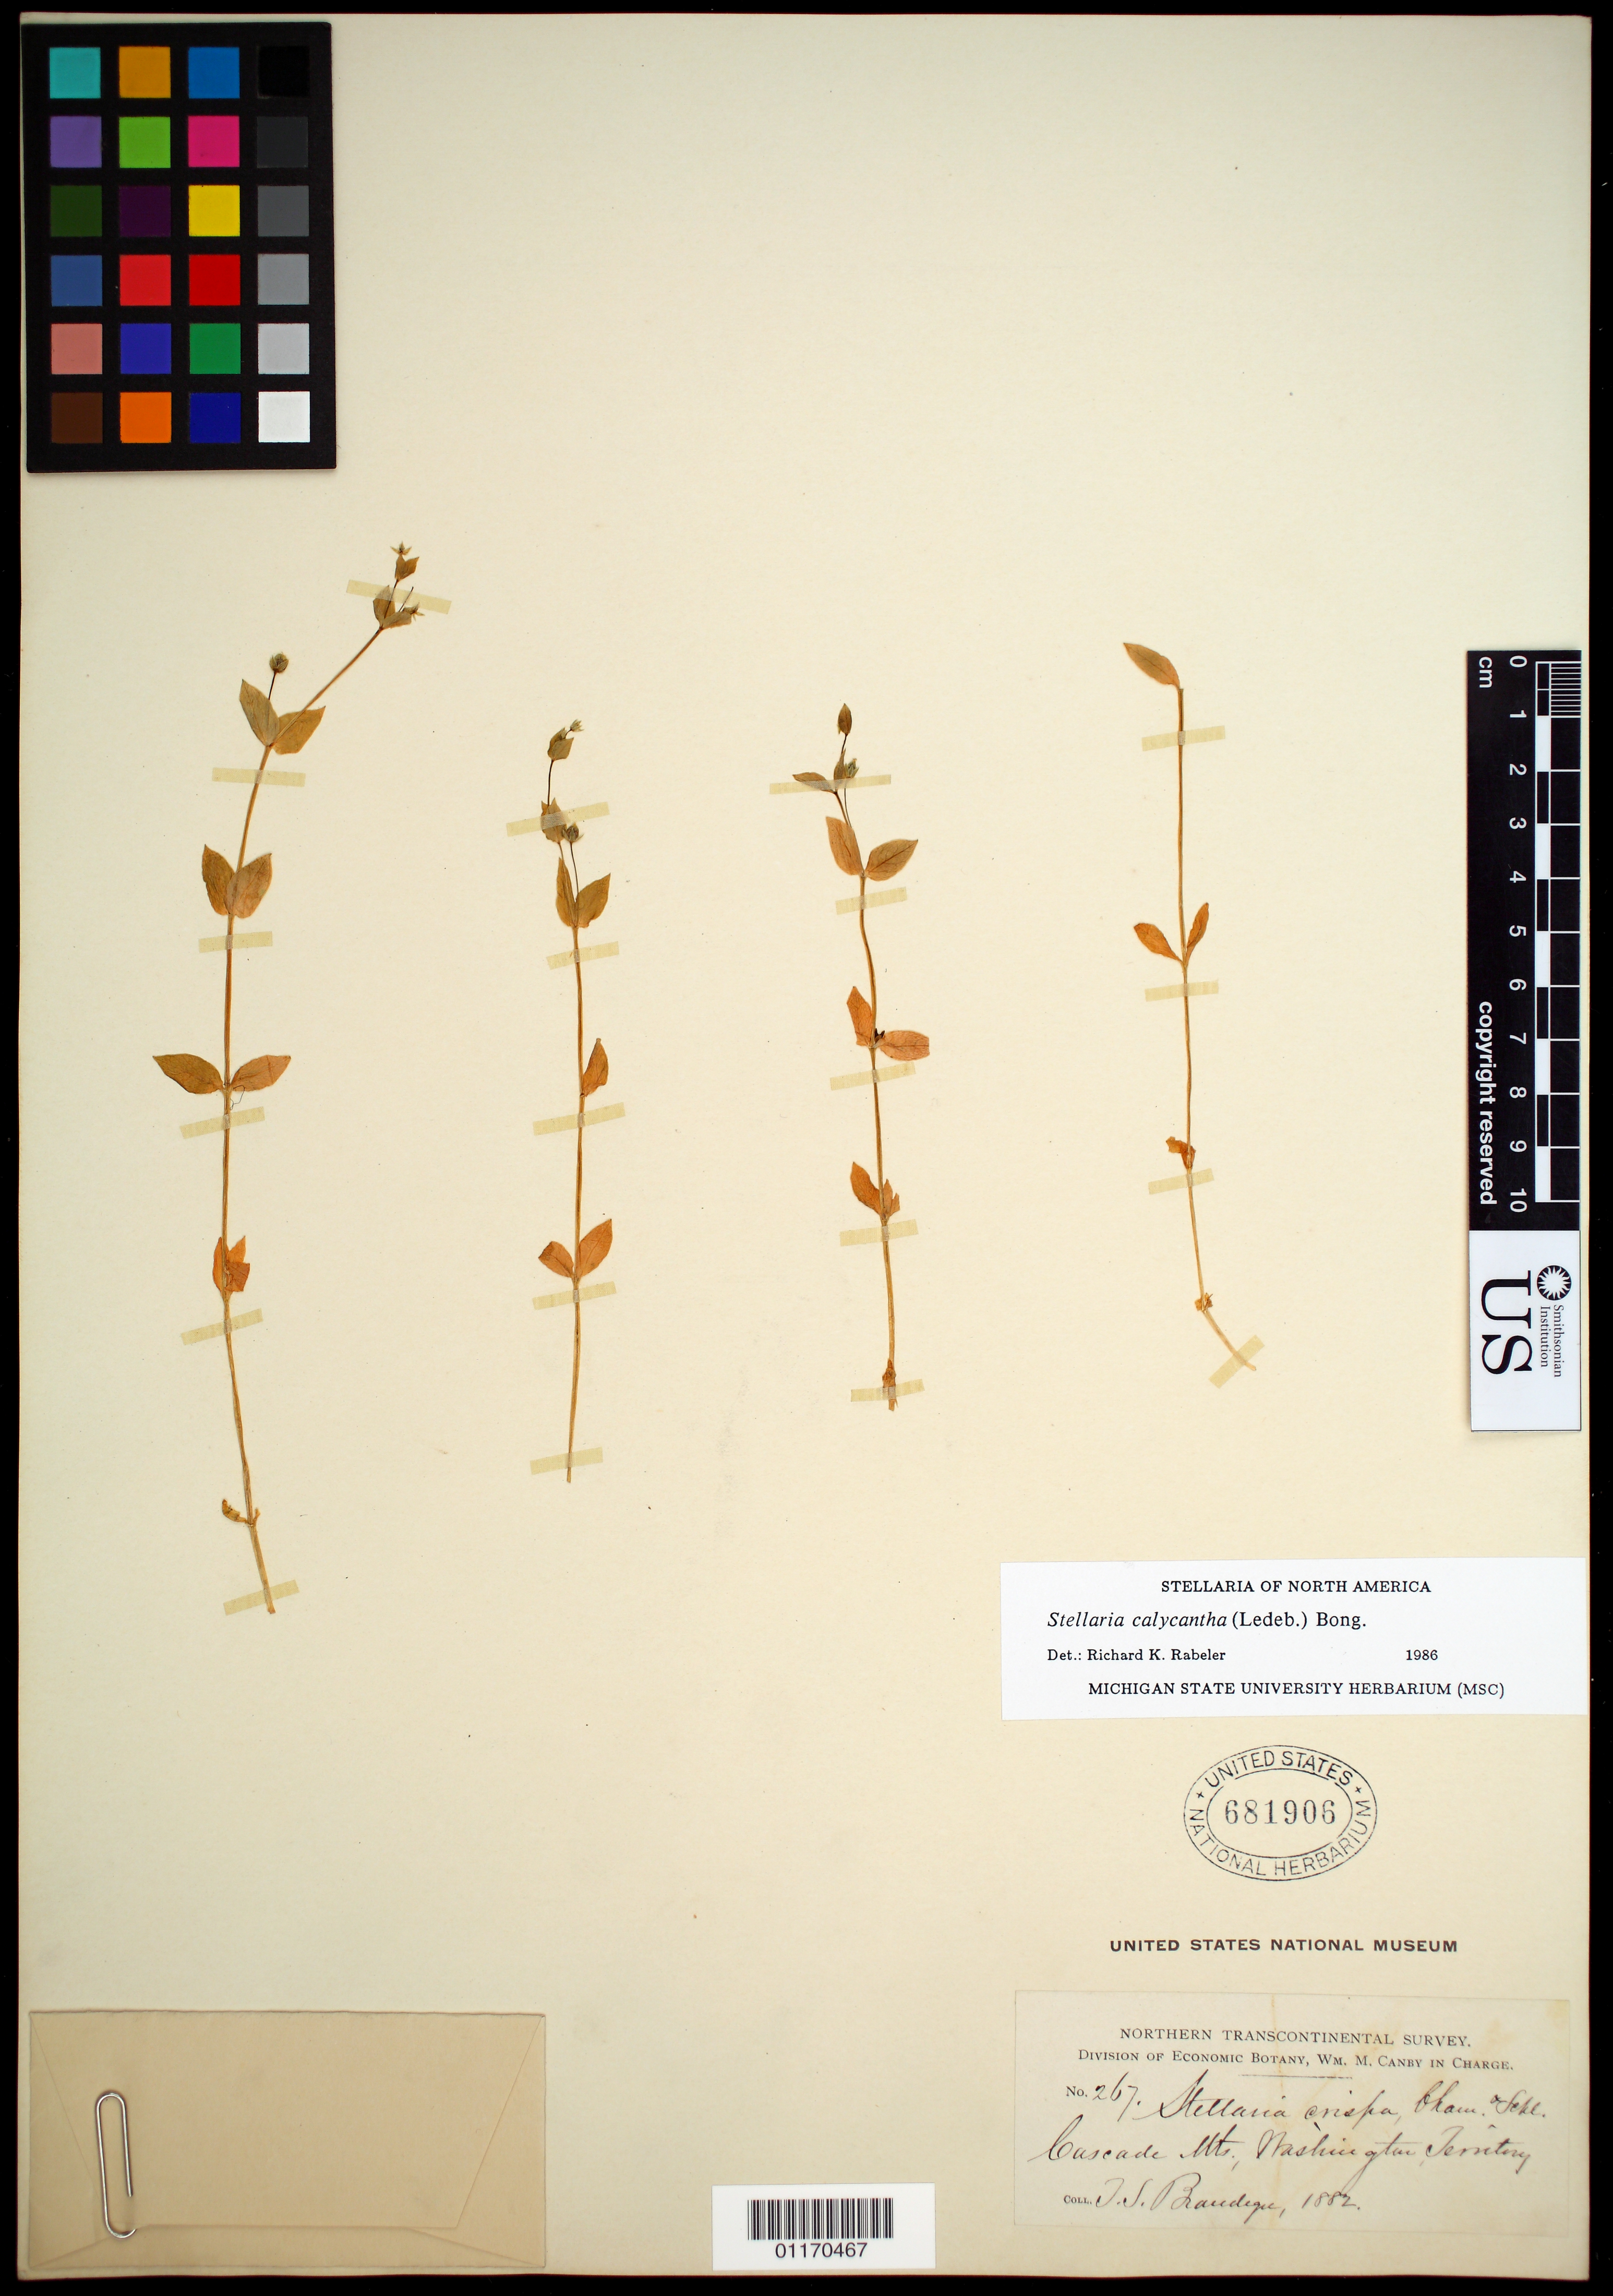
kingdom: Plantae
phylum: Tracheophyta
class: Magnoliopsida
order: Caryophyllales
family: Caryophyllaceae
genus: Stellaria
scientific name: Stellaria calycantha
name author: (Ledeb.) Bong.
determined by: Rabeler, R. K.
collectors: T. S. Brandegee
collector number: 267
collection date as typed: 1882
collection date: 1882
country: United States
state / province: Washington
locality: Cascade Mts.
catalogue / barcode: US 681906